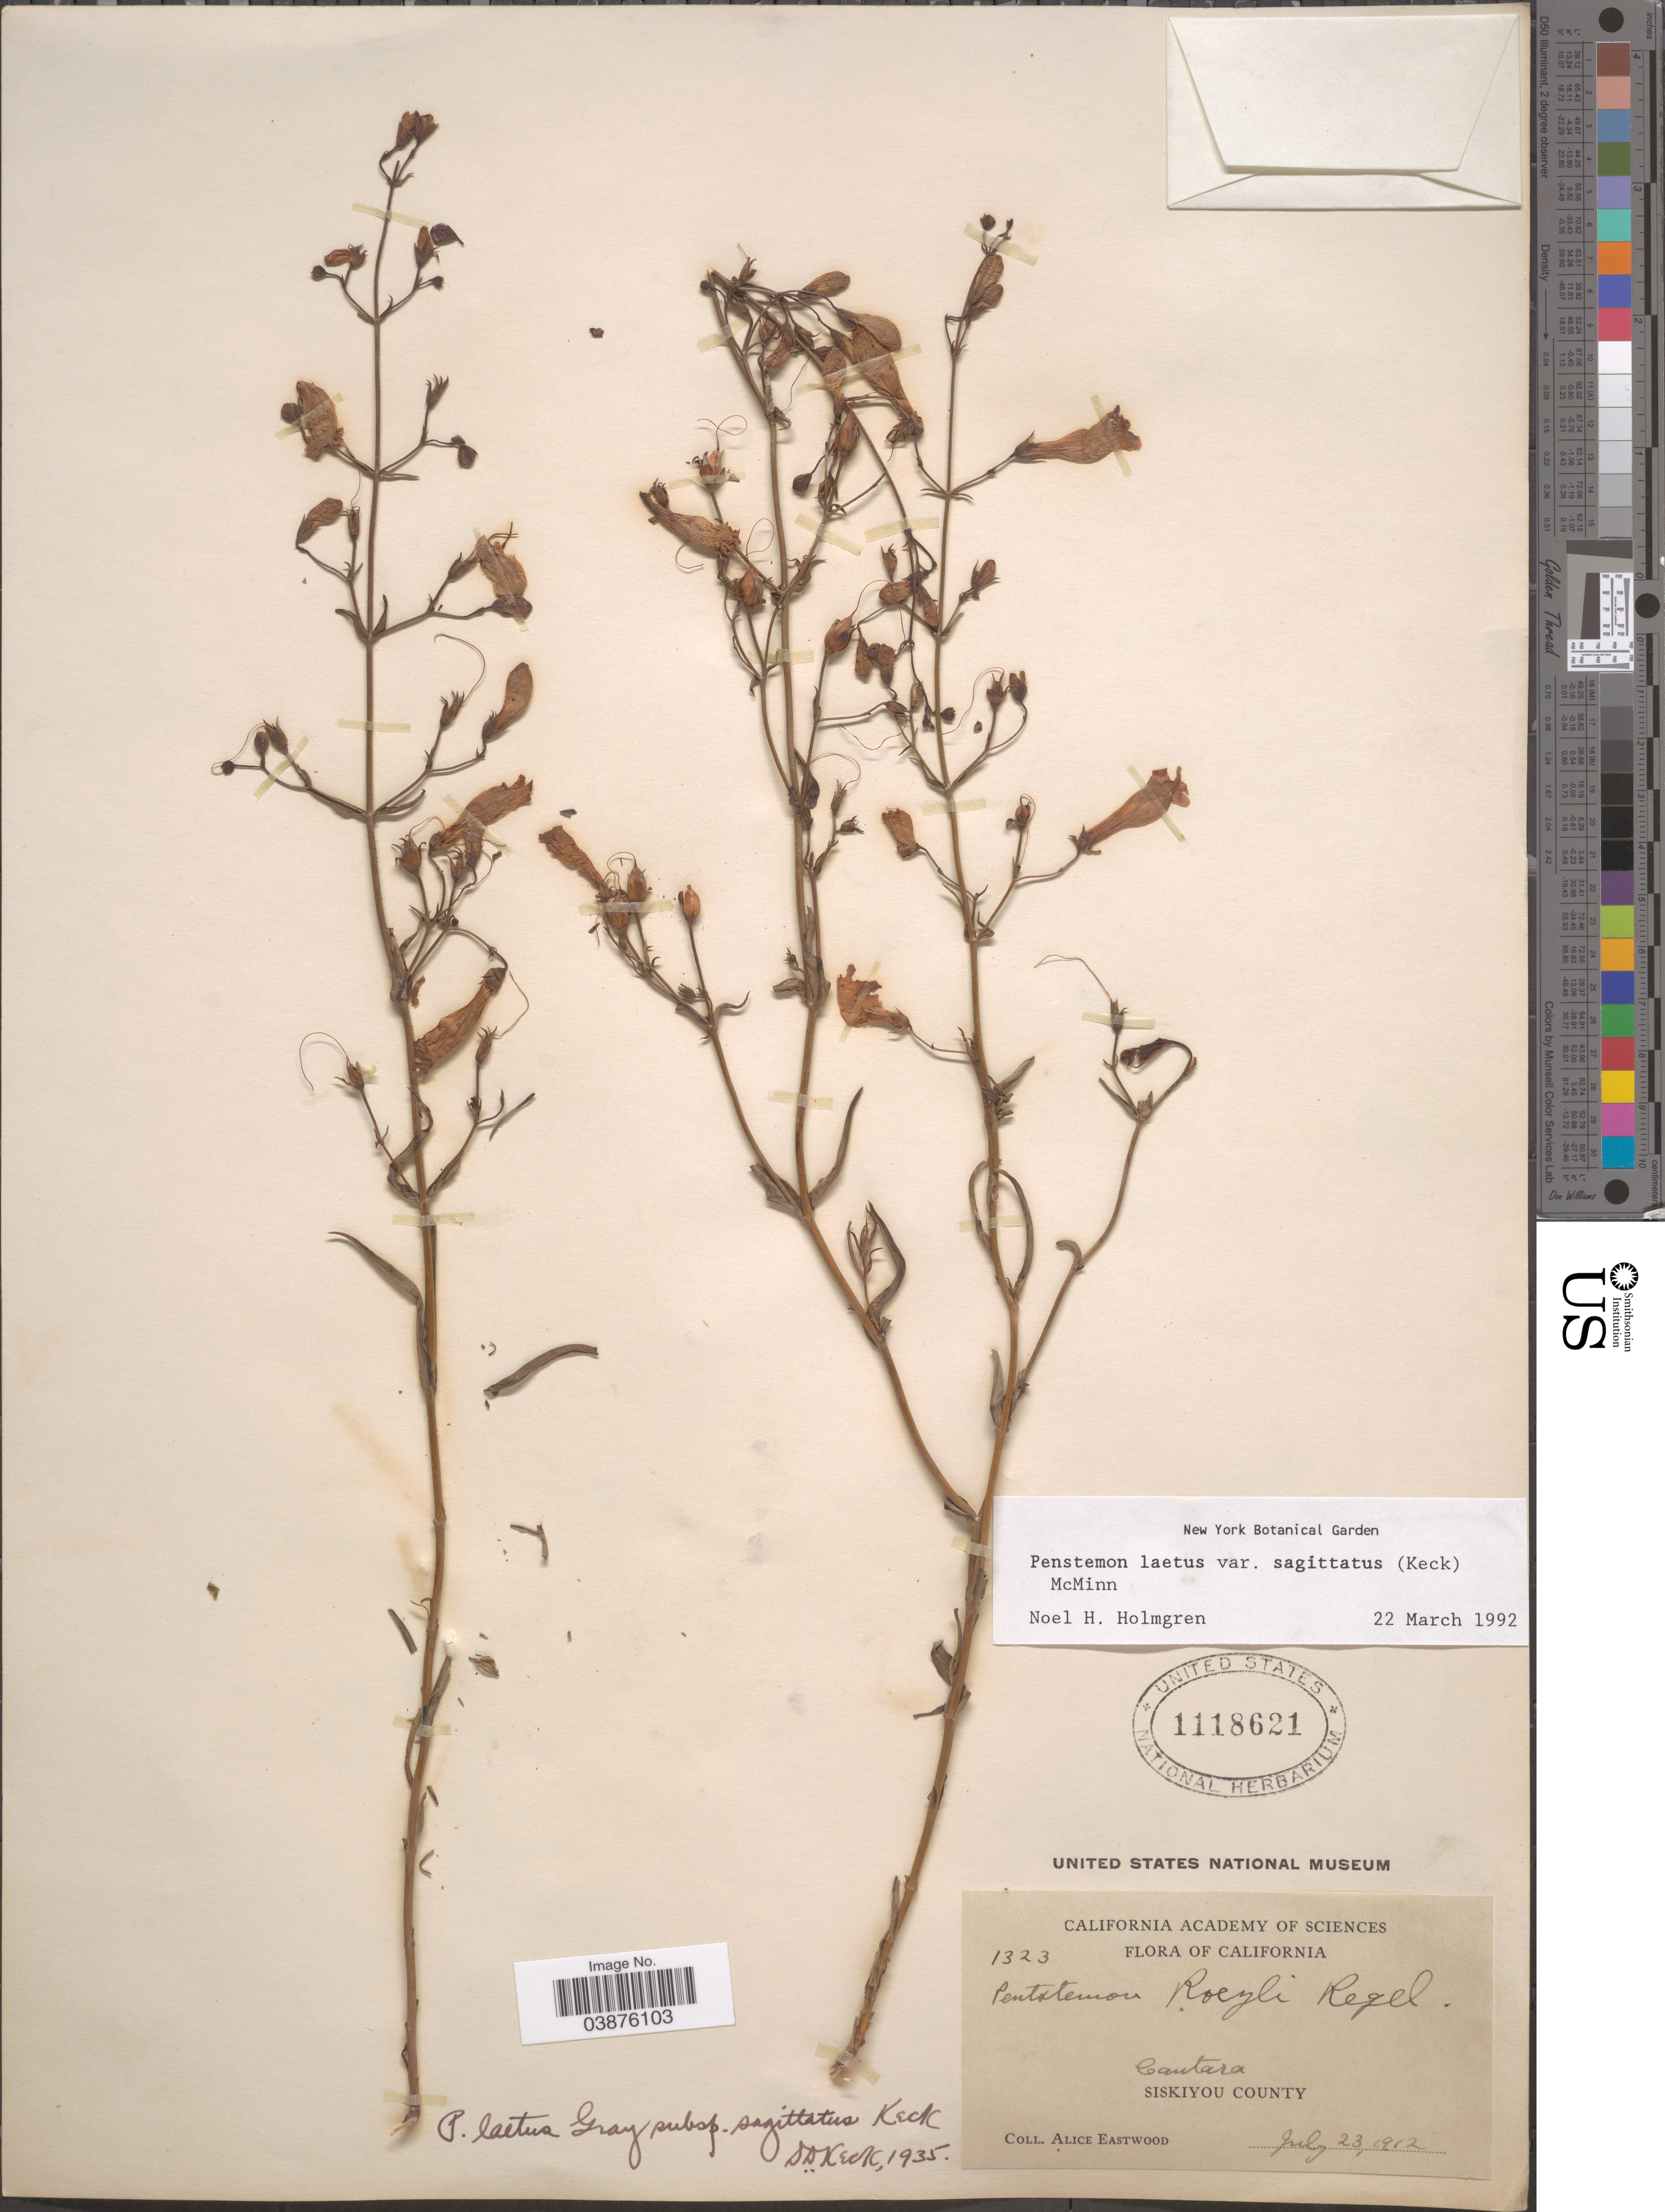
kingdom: Plantae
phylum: Tracheophyta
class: Magnoliopsida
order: Lamiales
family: Plantaginaceae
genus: Penstemon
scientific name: Penstemon laetus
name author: A. Gray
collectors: A. Eastwood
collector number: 1323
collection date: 1912-07-23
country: United States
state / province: California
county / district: Siskiyou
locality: Cantara. Siskiyou County.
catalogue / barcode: US 1118621